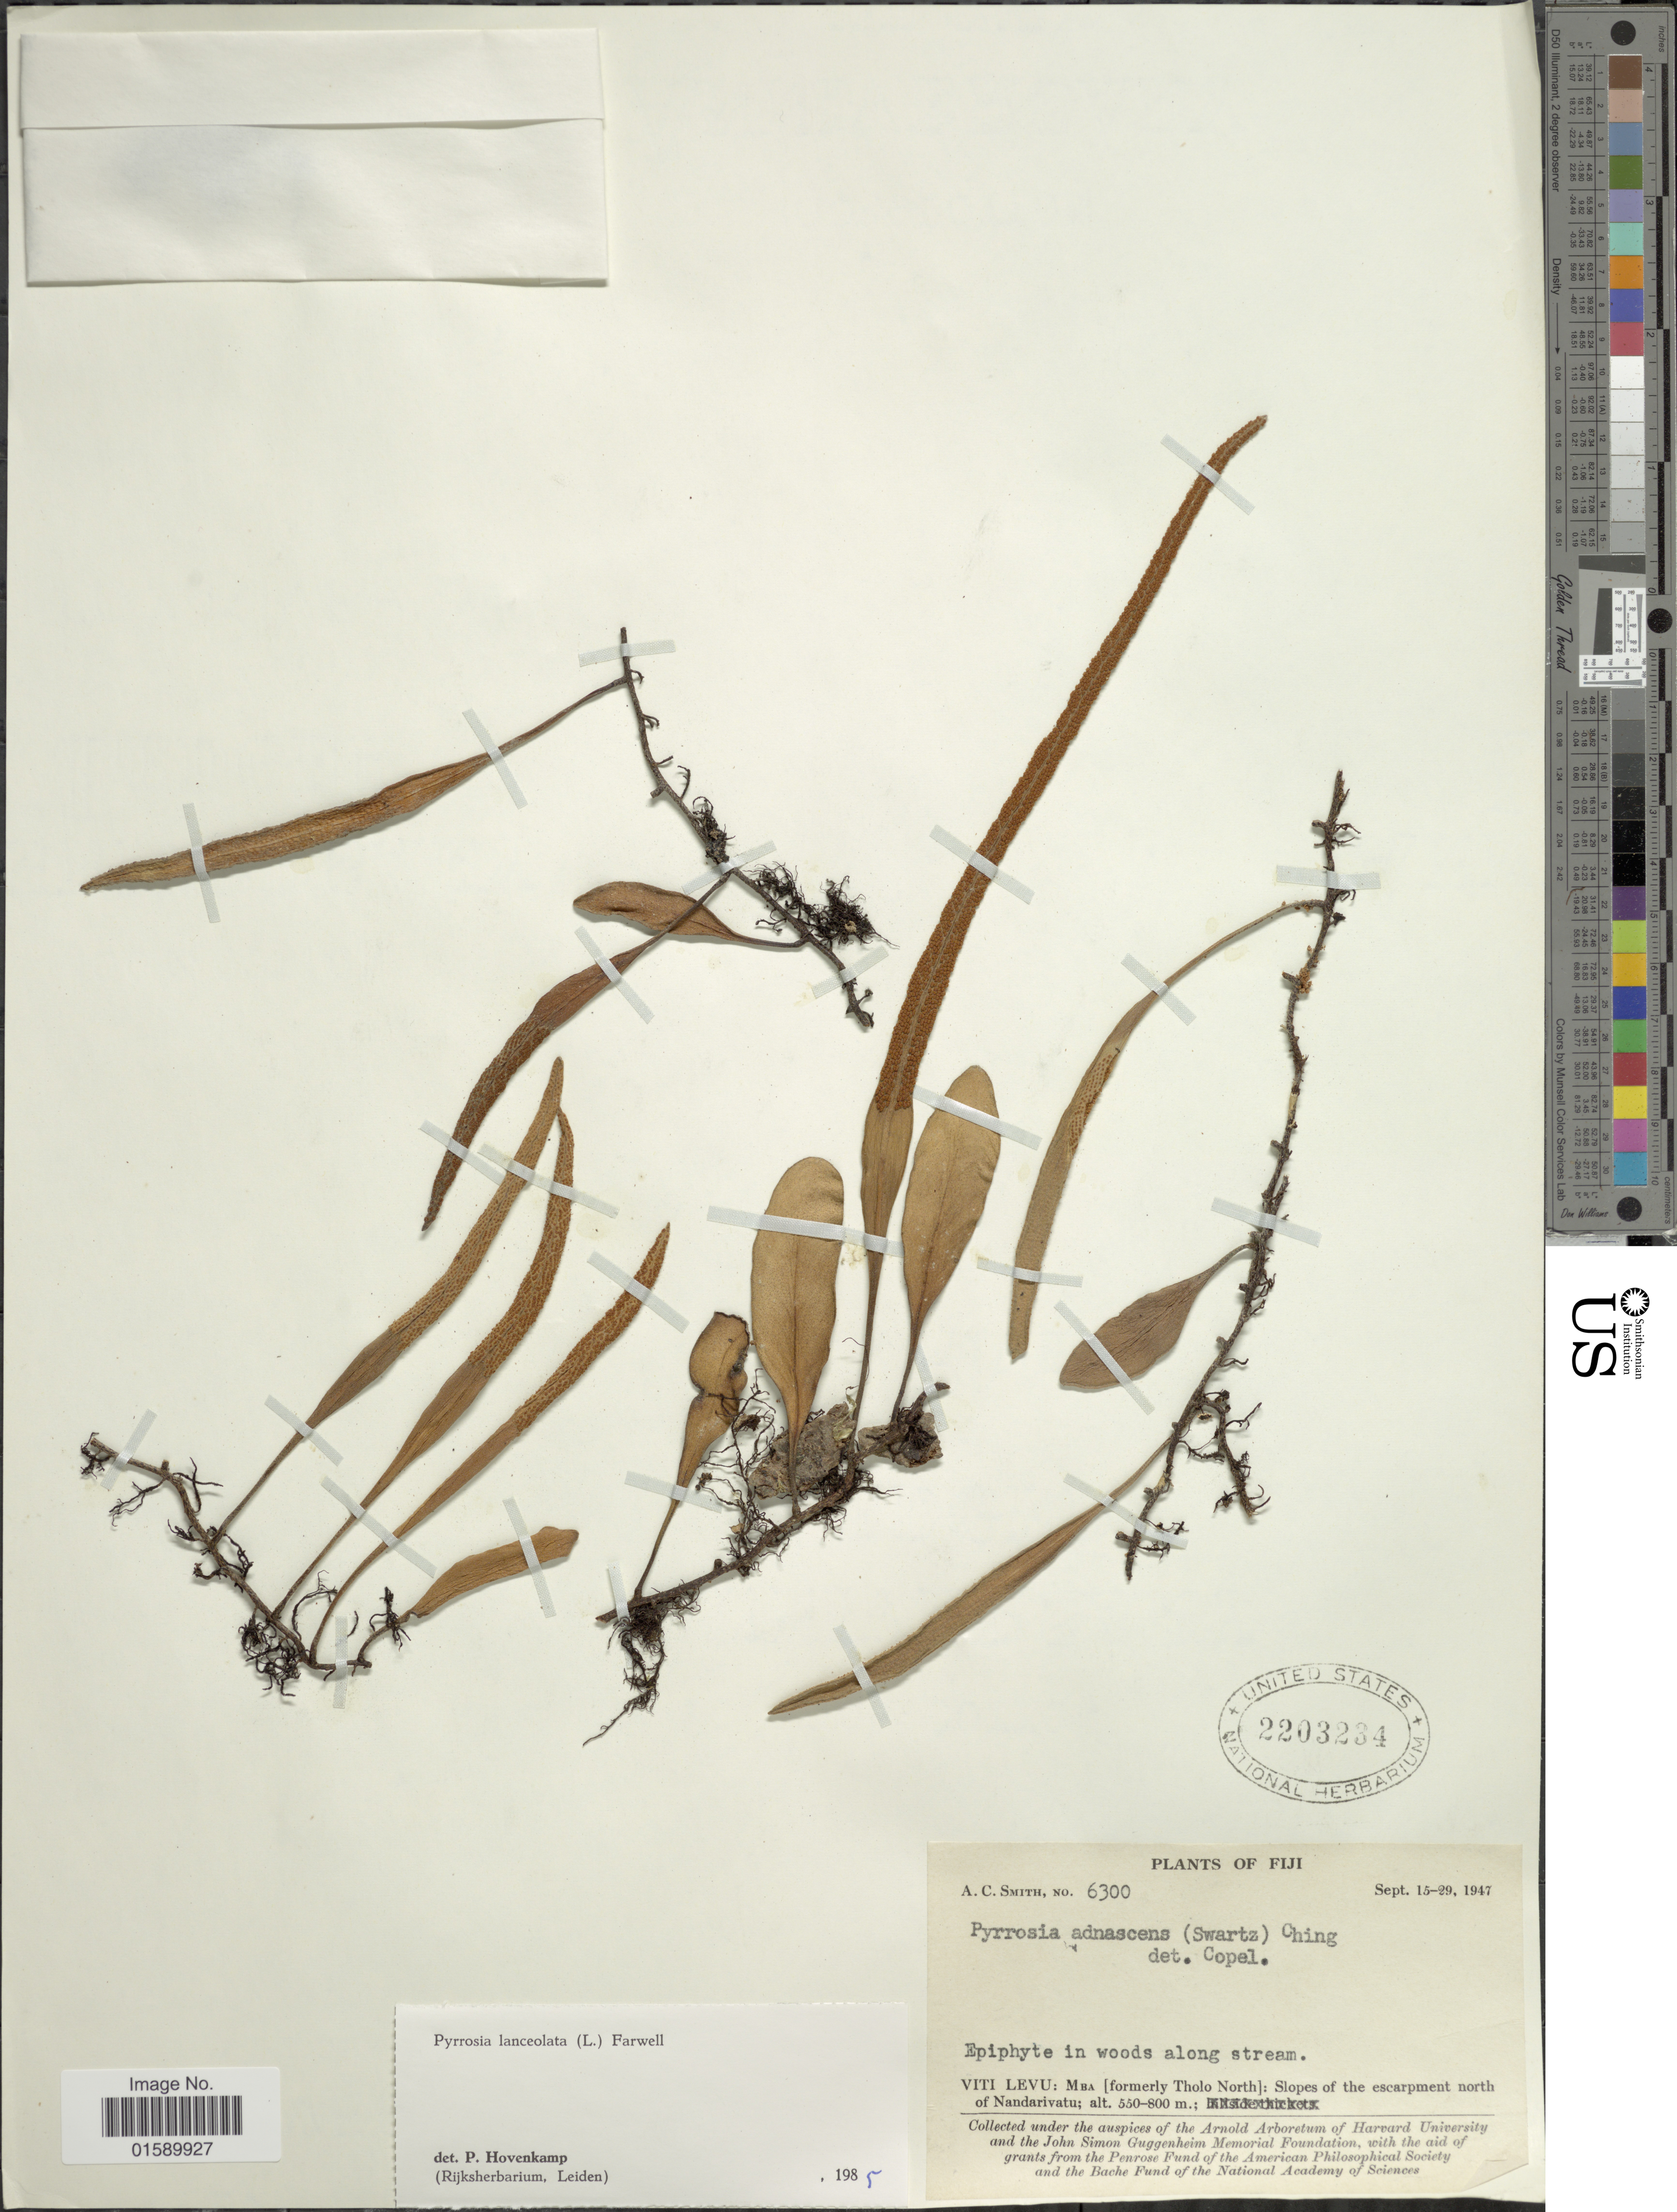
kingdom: Plantae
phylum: Tracheophyta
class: Polypodiopsida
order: Polypodiales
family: Polypodiaceae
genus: Pyrrosia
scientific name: Pyrrosia lanceolata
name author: (L.) Farw.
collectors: A. C. Smith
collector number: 6300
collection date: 1947-09-15/1947-09-29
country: Fiji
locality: Viti Levu: Mba [formerly Tholo North]: Slopes of the escarpment north of Nandarivatu.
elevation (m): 550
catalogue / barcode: US 2203234